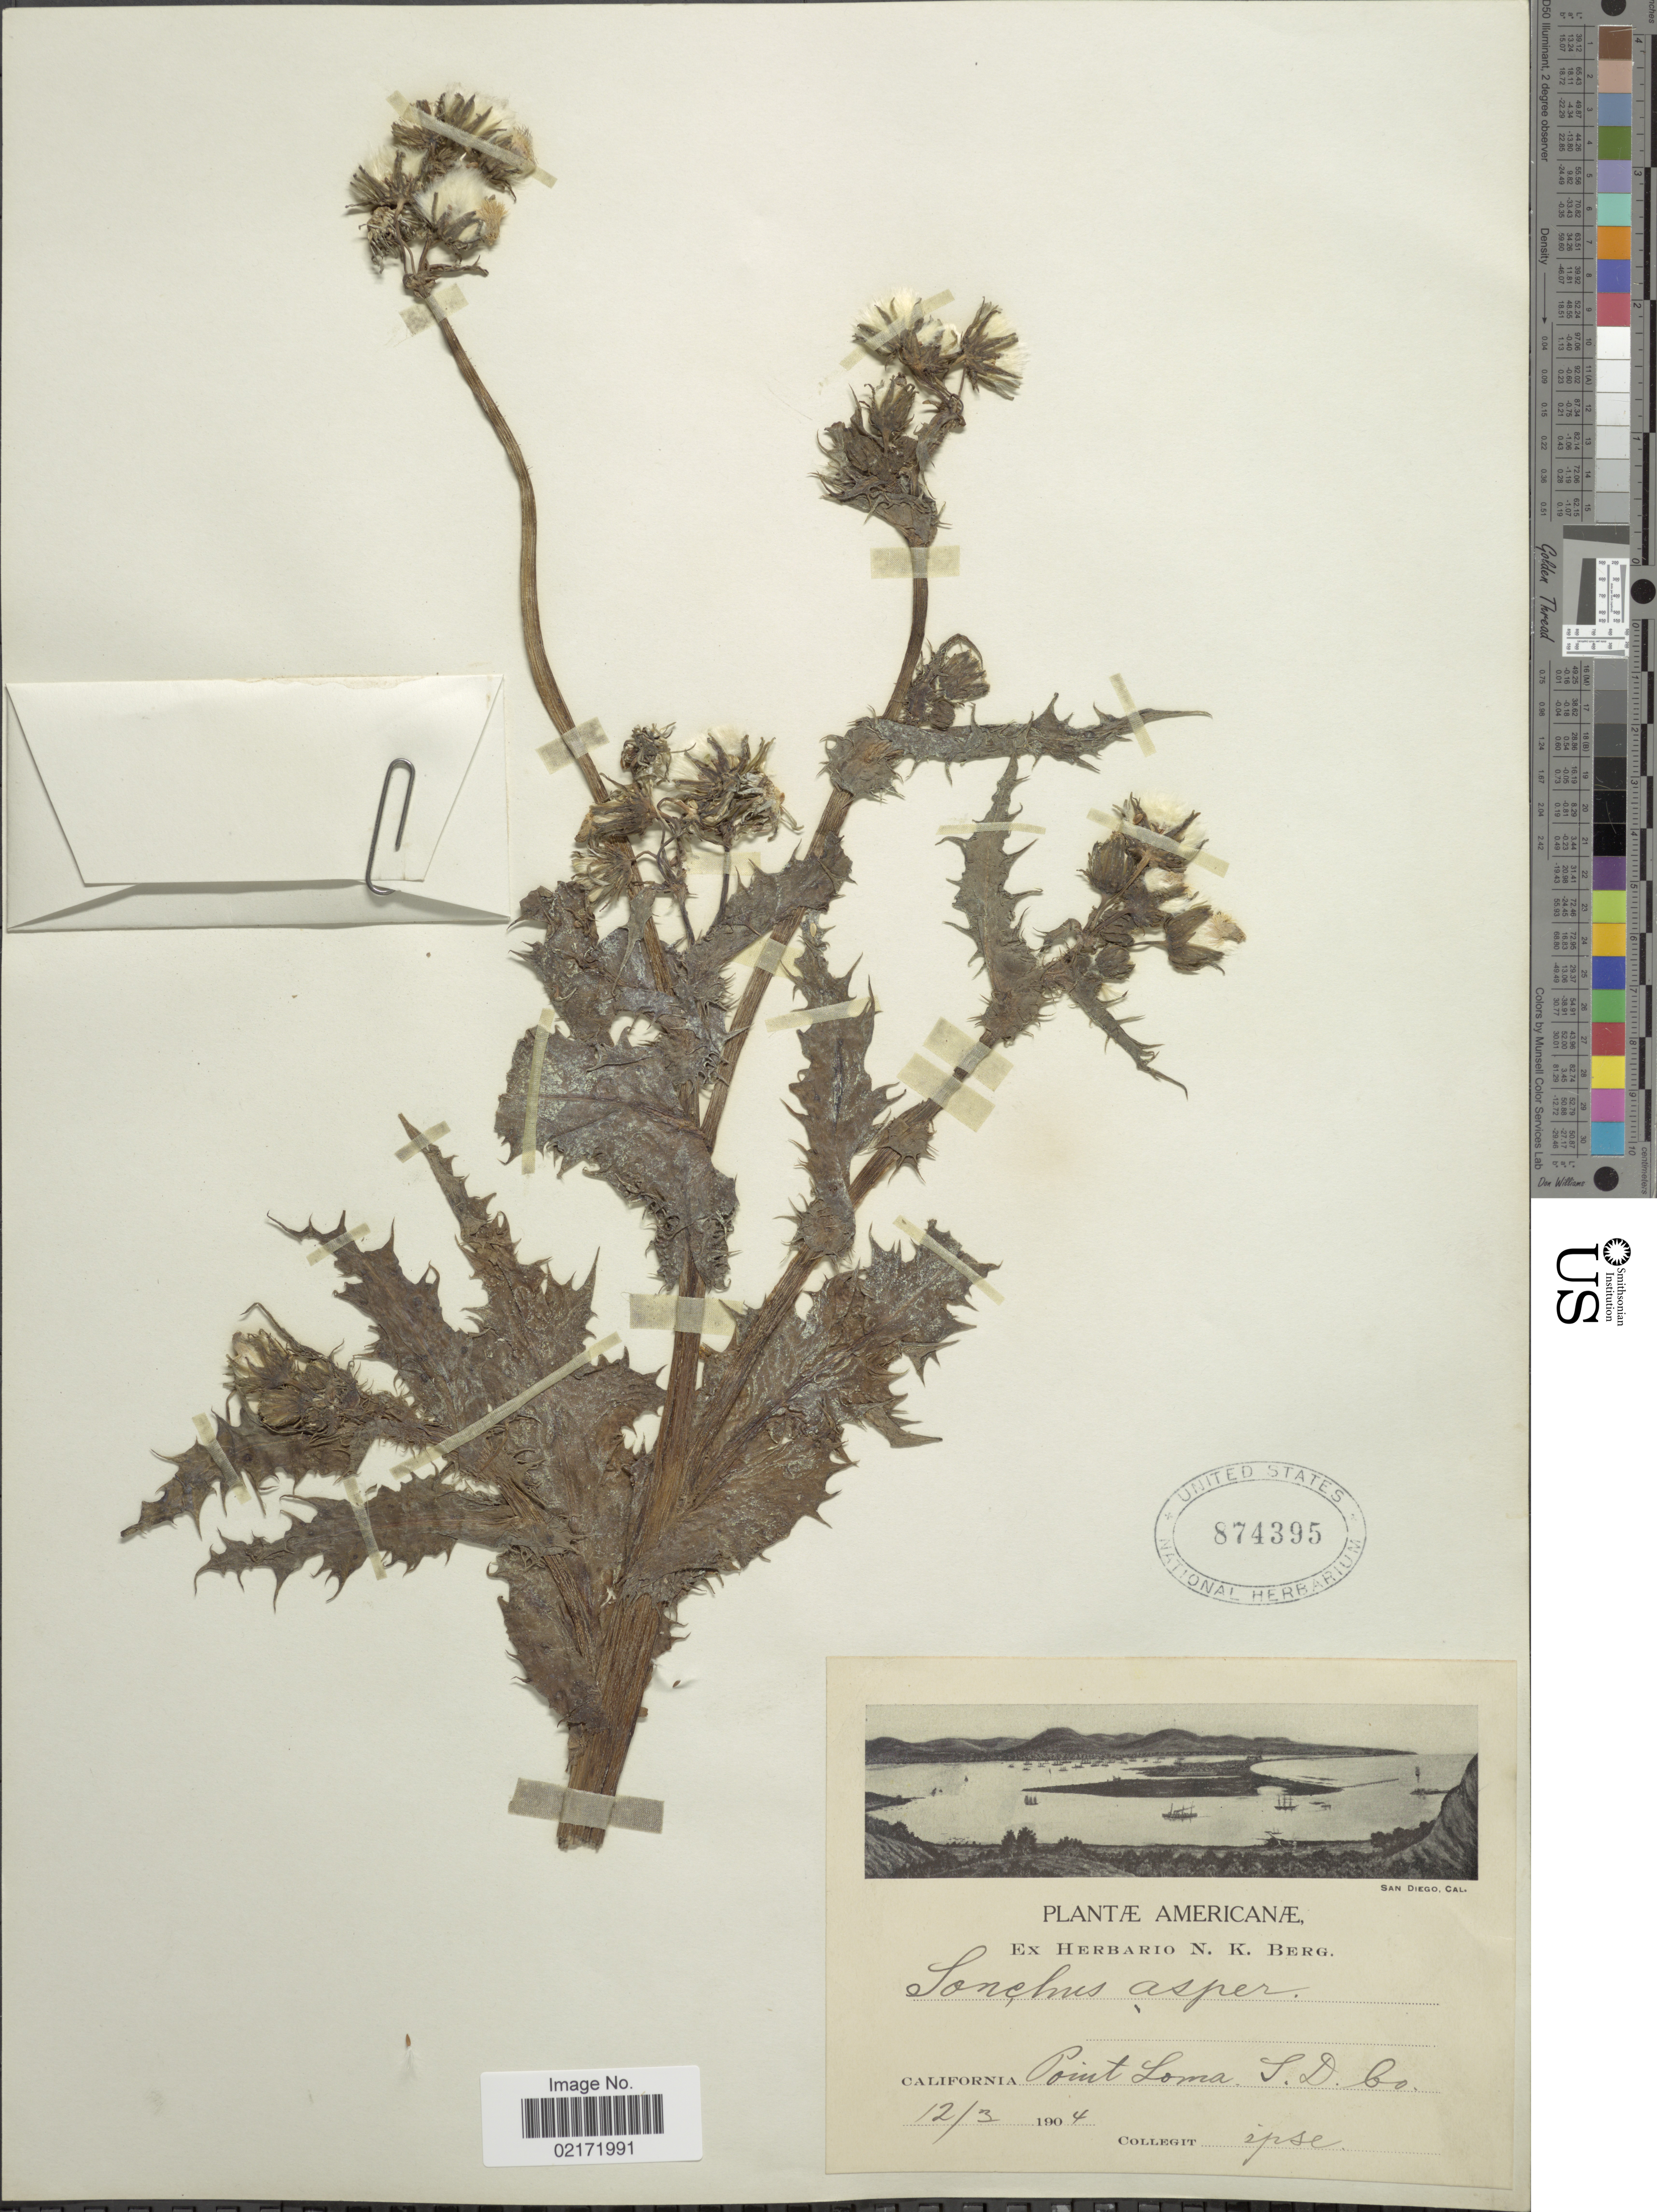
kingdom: Plantae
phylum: Tracheophyta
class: Magnoliopsida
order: Asterales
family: Asteraceae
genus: Sonchus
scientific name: Sonchus asper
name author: (L.) Hill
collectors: N. Berg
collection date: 1904-12-03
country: United States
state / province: California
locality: Point Loma, I.D. Co.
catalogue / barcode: US 874395